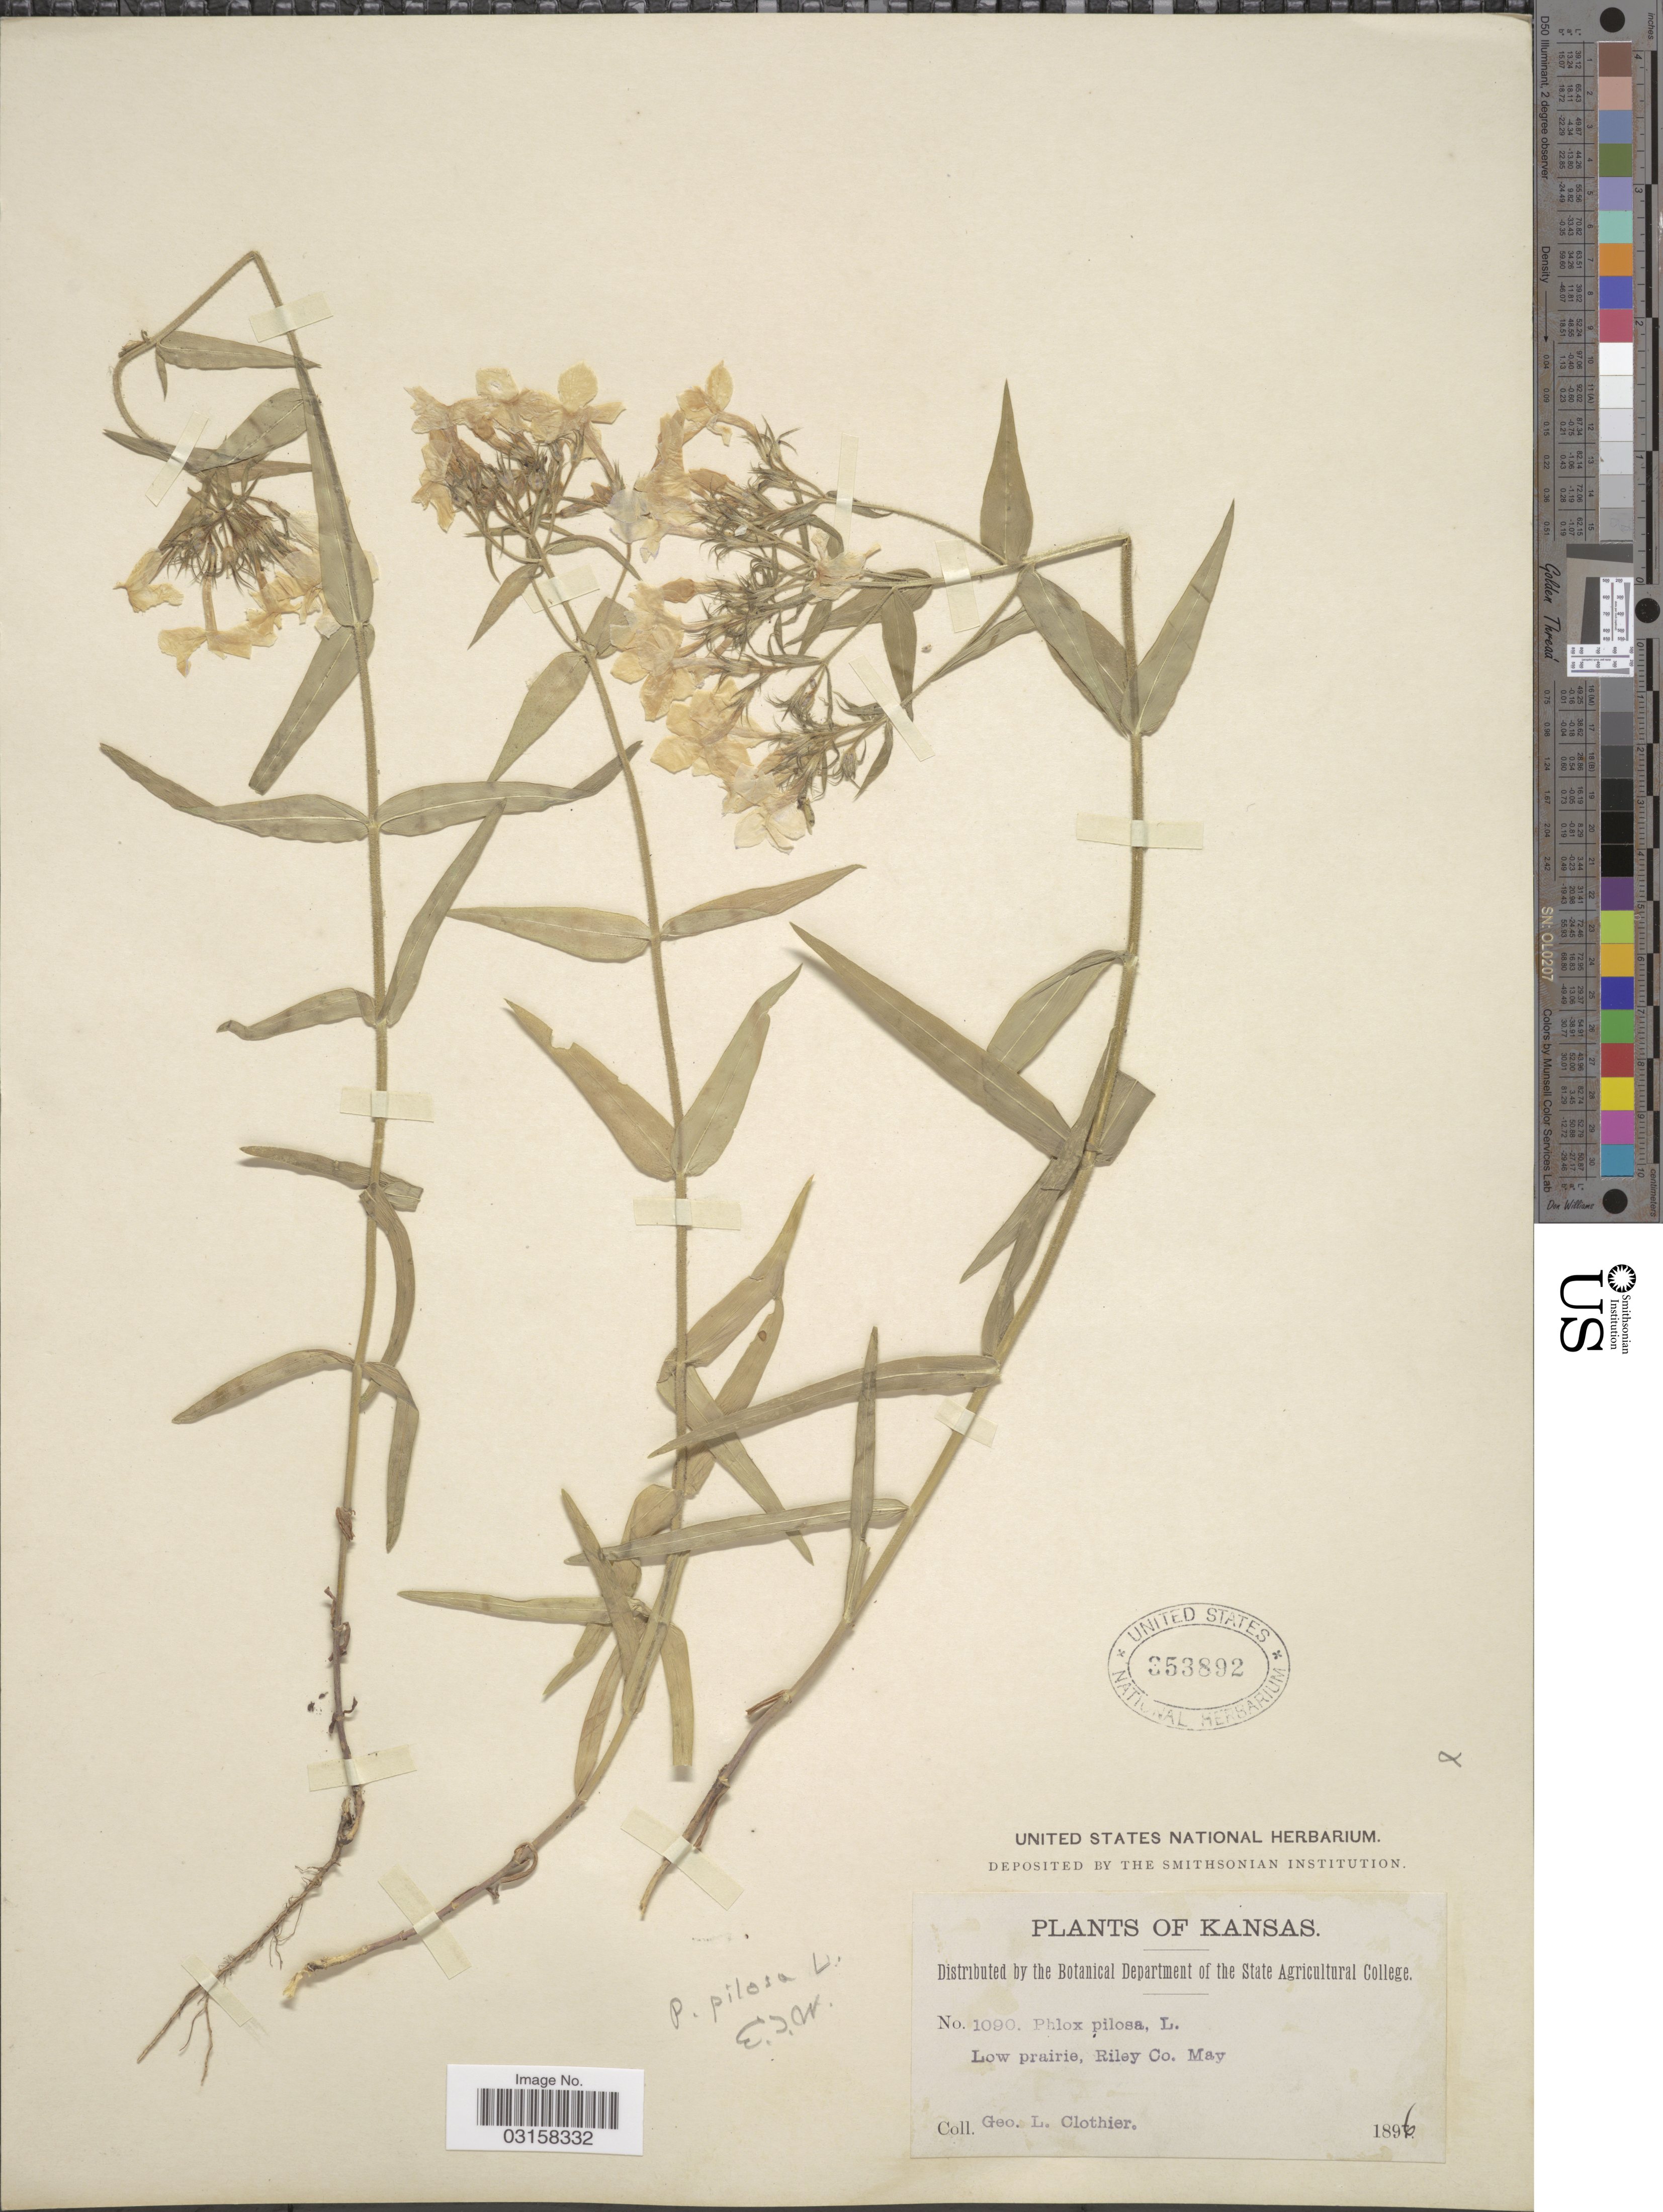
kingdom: Plantae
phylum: Tracheophyta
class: Magnoliopsida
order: Ericales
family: Polemoniaceae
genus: Phlox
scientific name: Phlox pilosa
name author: L.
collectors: G. Clothier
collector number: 1090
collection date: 1896-05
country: United States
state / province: Kansas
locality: Low prairie, Riley Co.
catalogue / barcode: US 353892